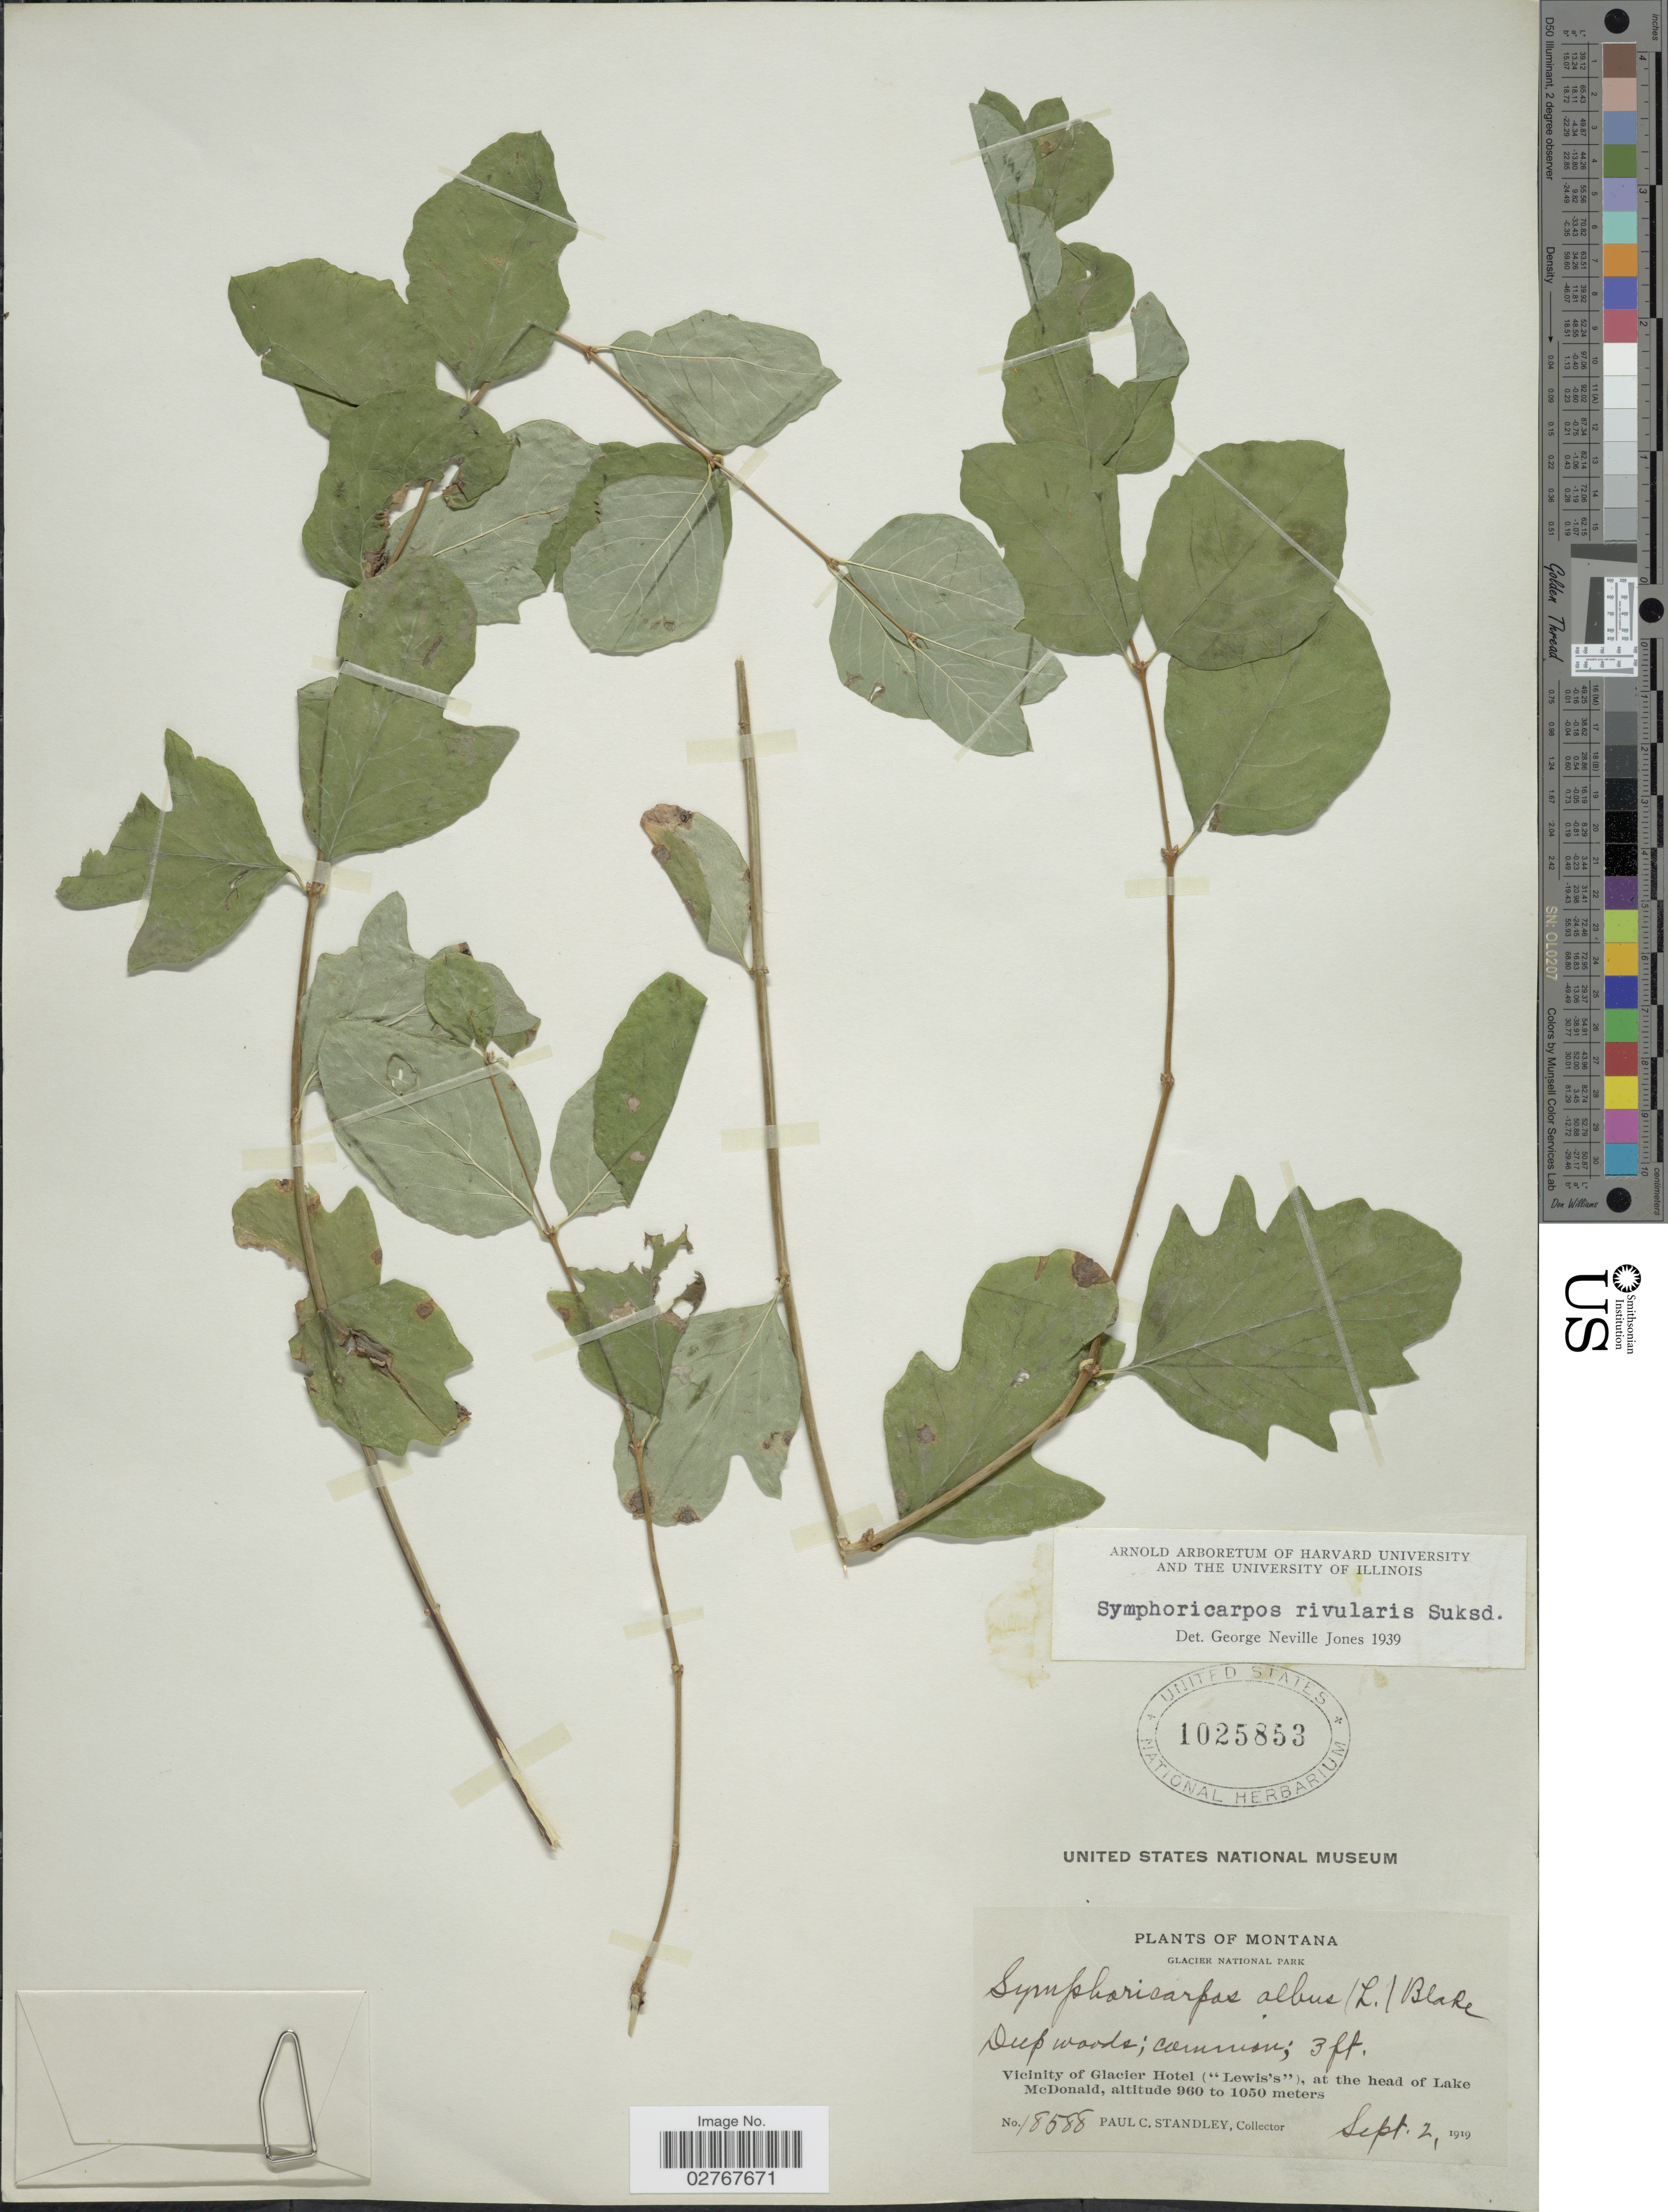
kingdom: Plantae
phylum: Tracheophyta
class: Magnoliopsida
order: Dipsacales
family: Caprifoliaceae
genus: Symphoricarpos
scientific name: Symphoricarpos rivularis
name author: Suksd.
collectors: P. C. Standley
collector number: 18588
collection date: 1919-09-02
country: United States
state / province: Montana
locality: Glacier National Park. Vicinity of Glacier Hotel ("Lewis's"), at the head of Lake McDonald.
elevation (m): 960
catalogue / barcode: US 1025853